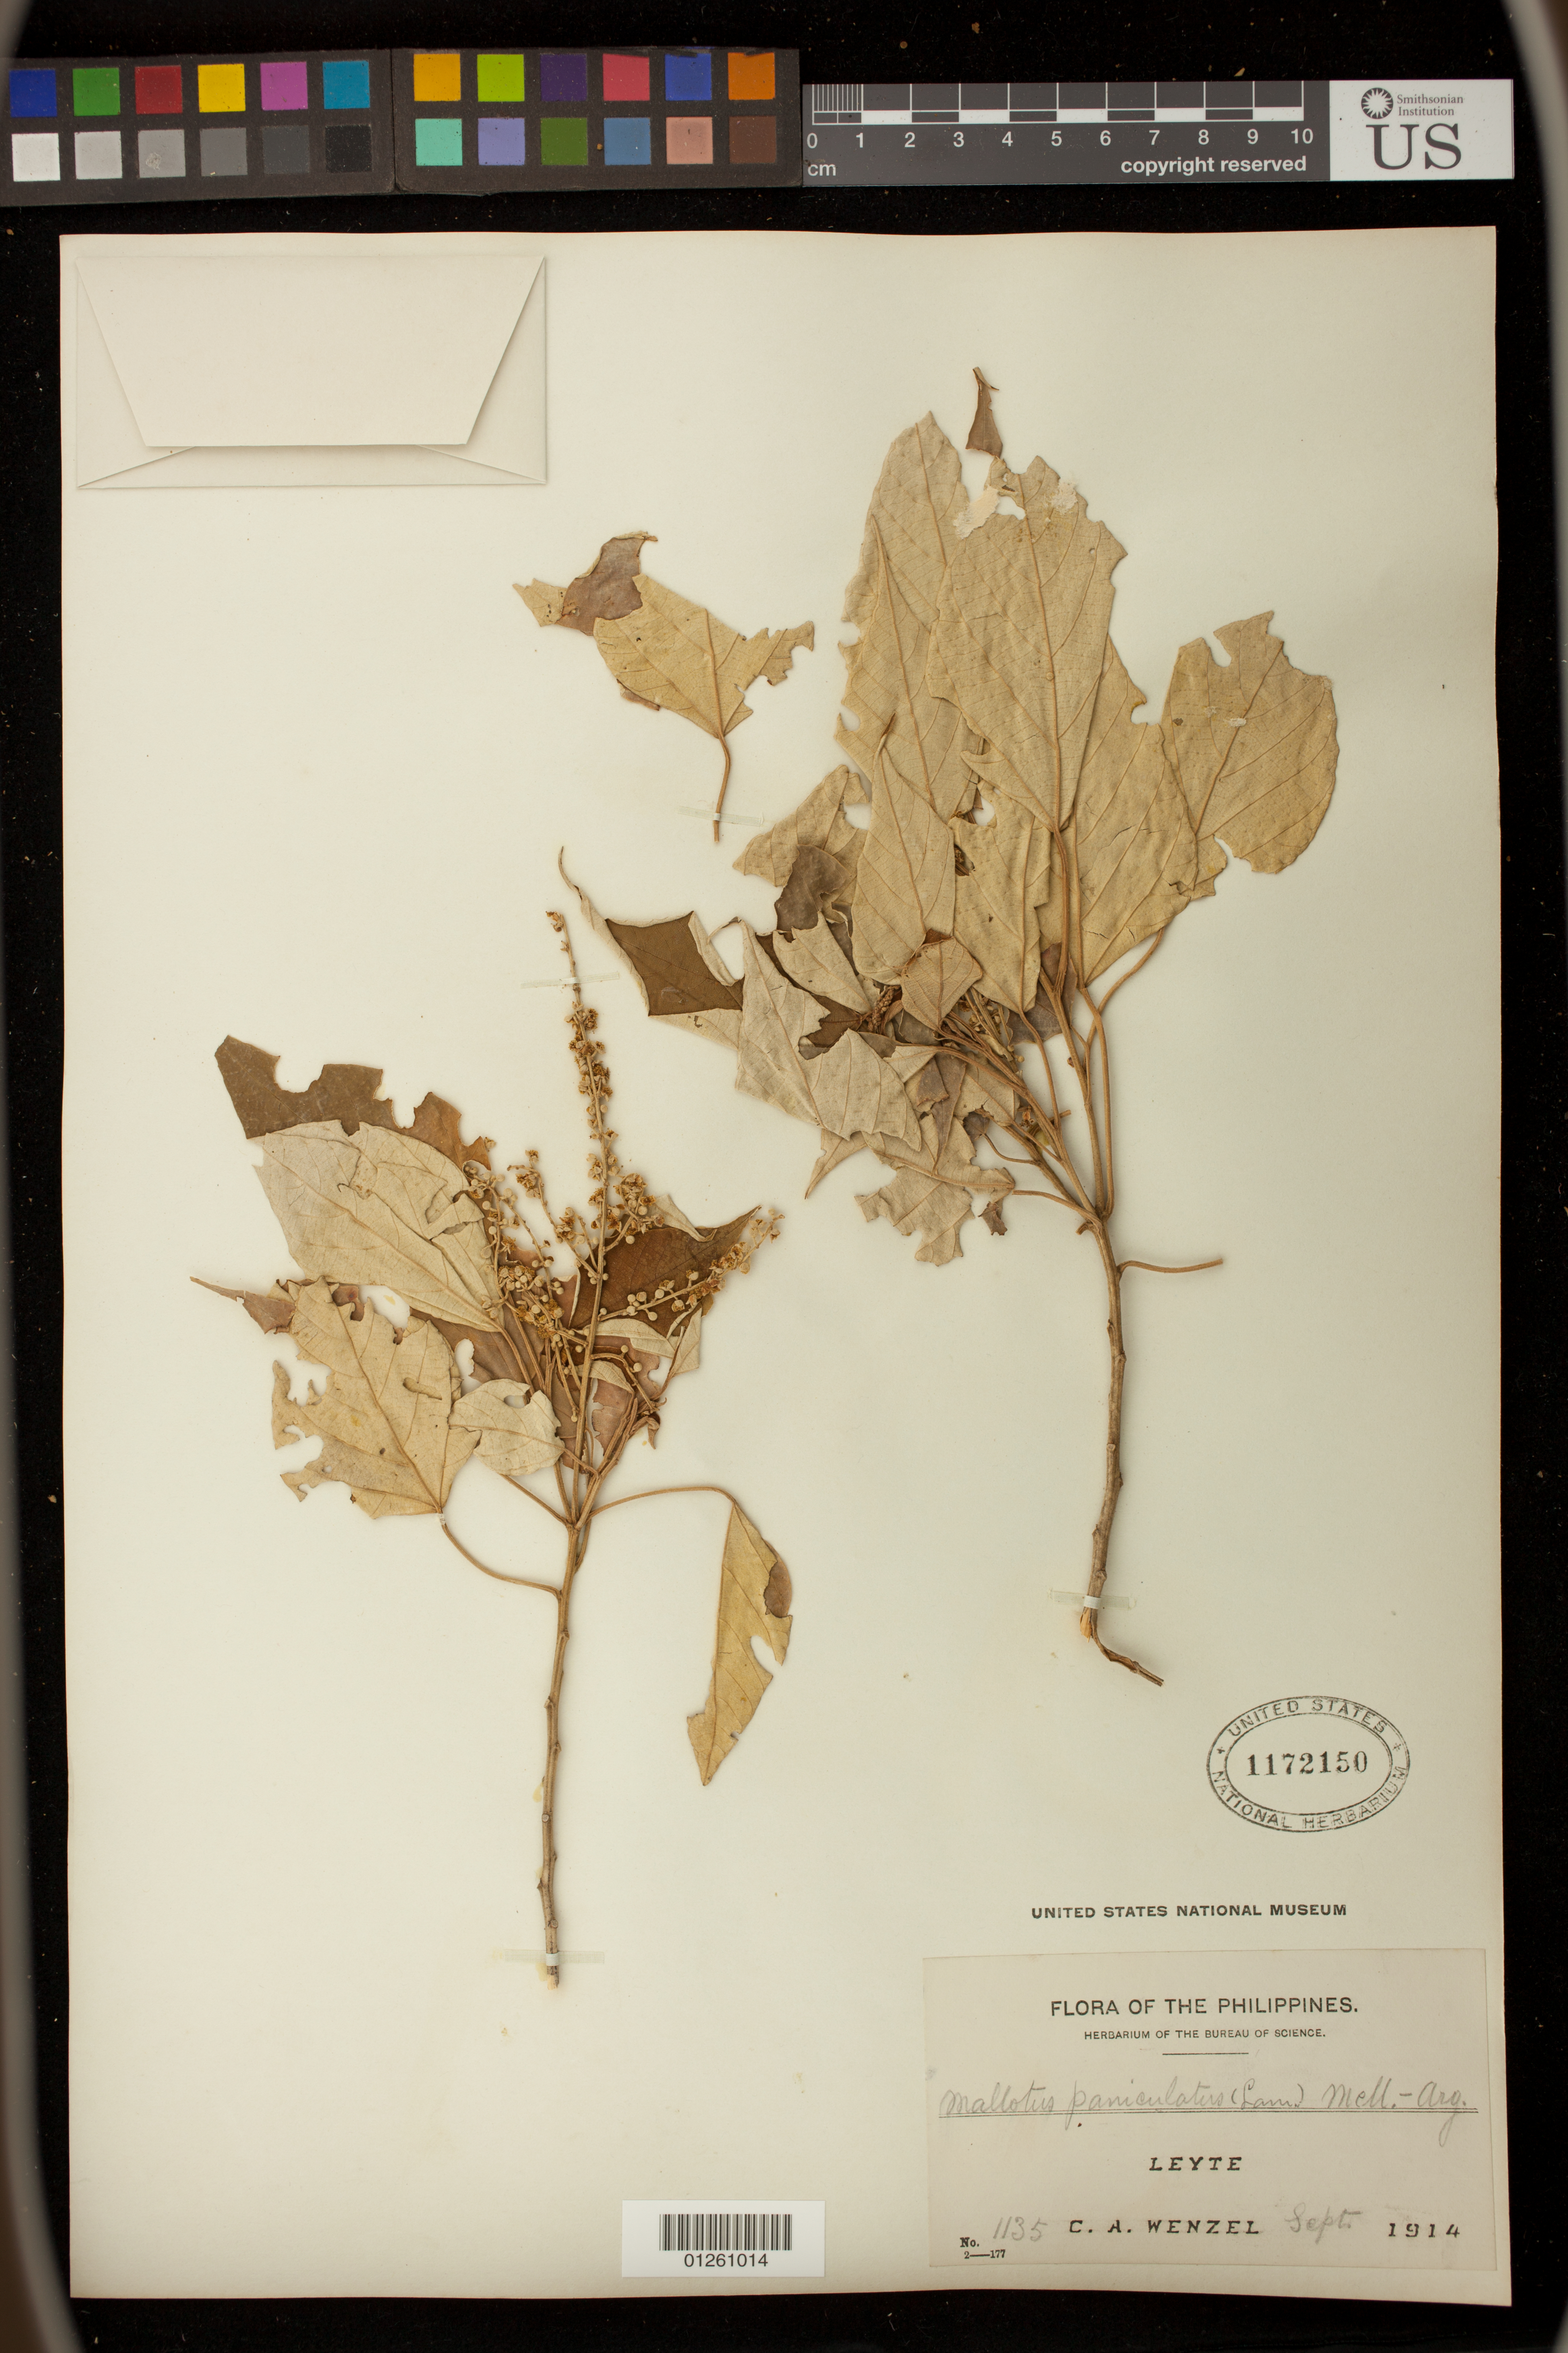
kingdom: Plantae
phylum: Tracheophyta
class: Magnoliopsida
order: Malpighiales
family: Euphorbiaceae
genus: Mallotus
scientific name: Mallotus paniculatus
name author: (Lam.) Müll. Arg.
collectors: C. Wenzel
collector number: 1135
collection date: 1914-09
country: Philippines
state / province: Eastern Visayas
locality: Leyte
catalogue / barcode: US 1172150